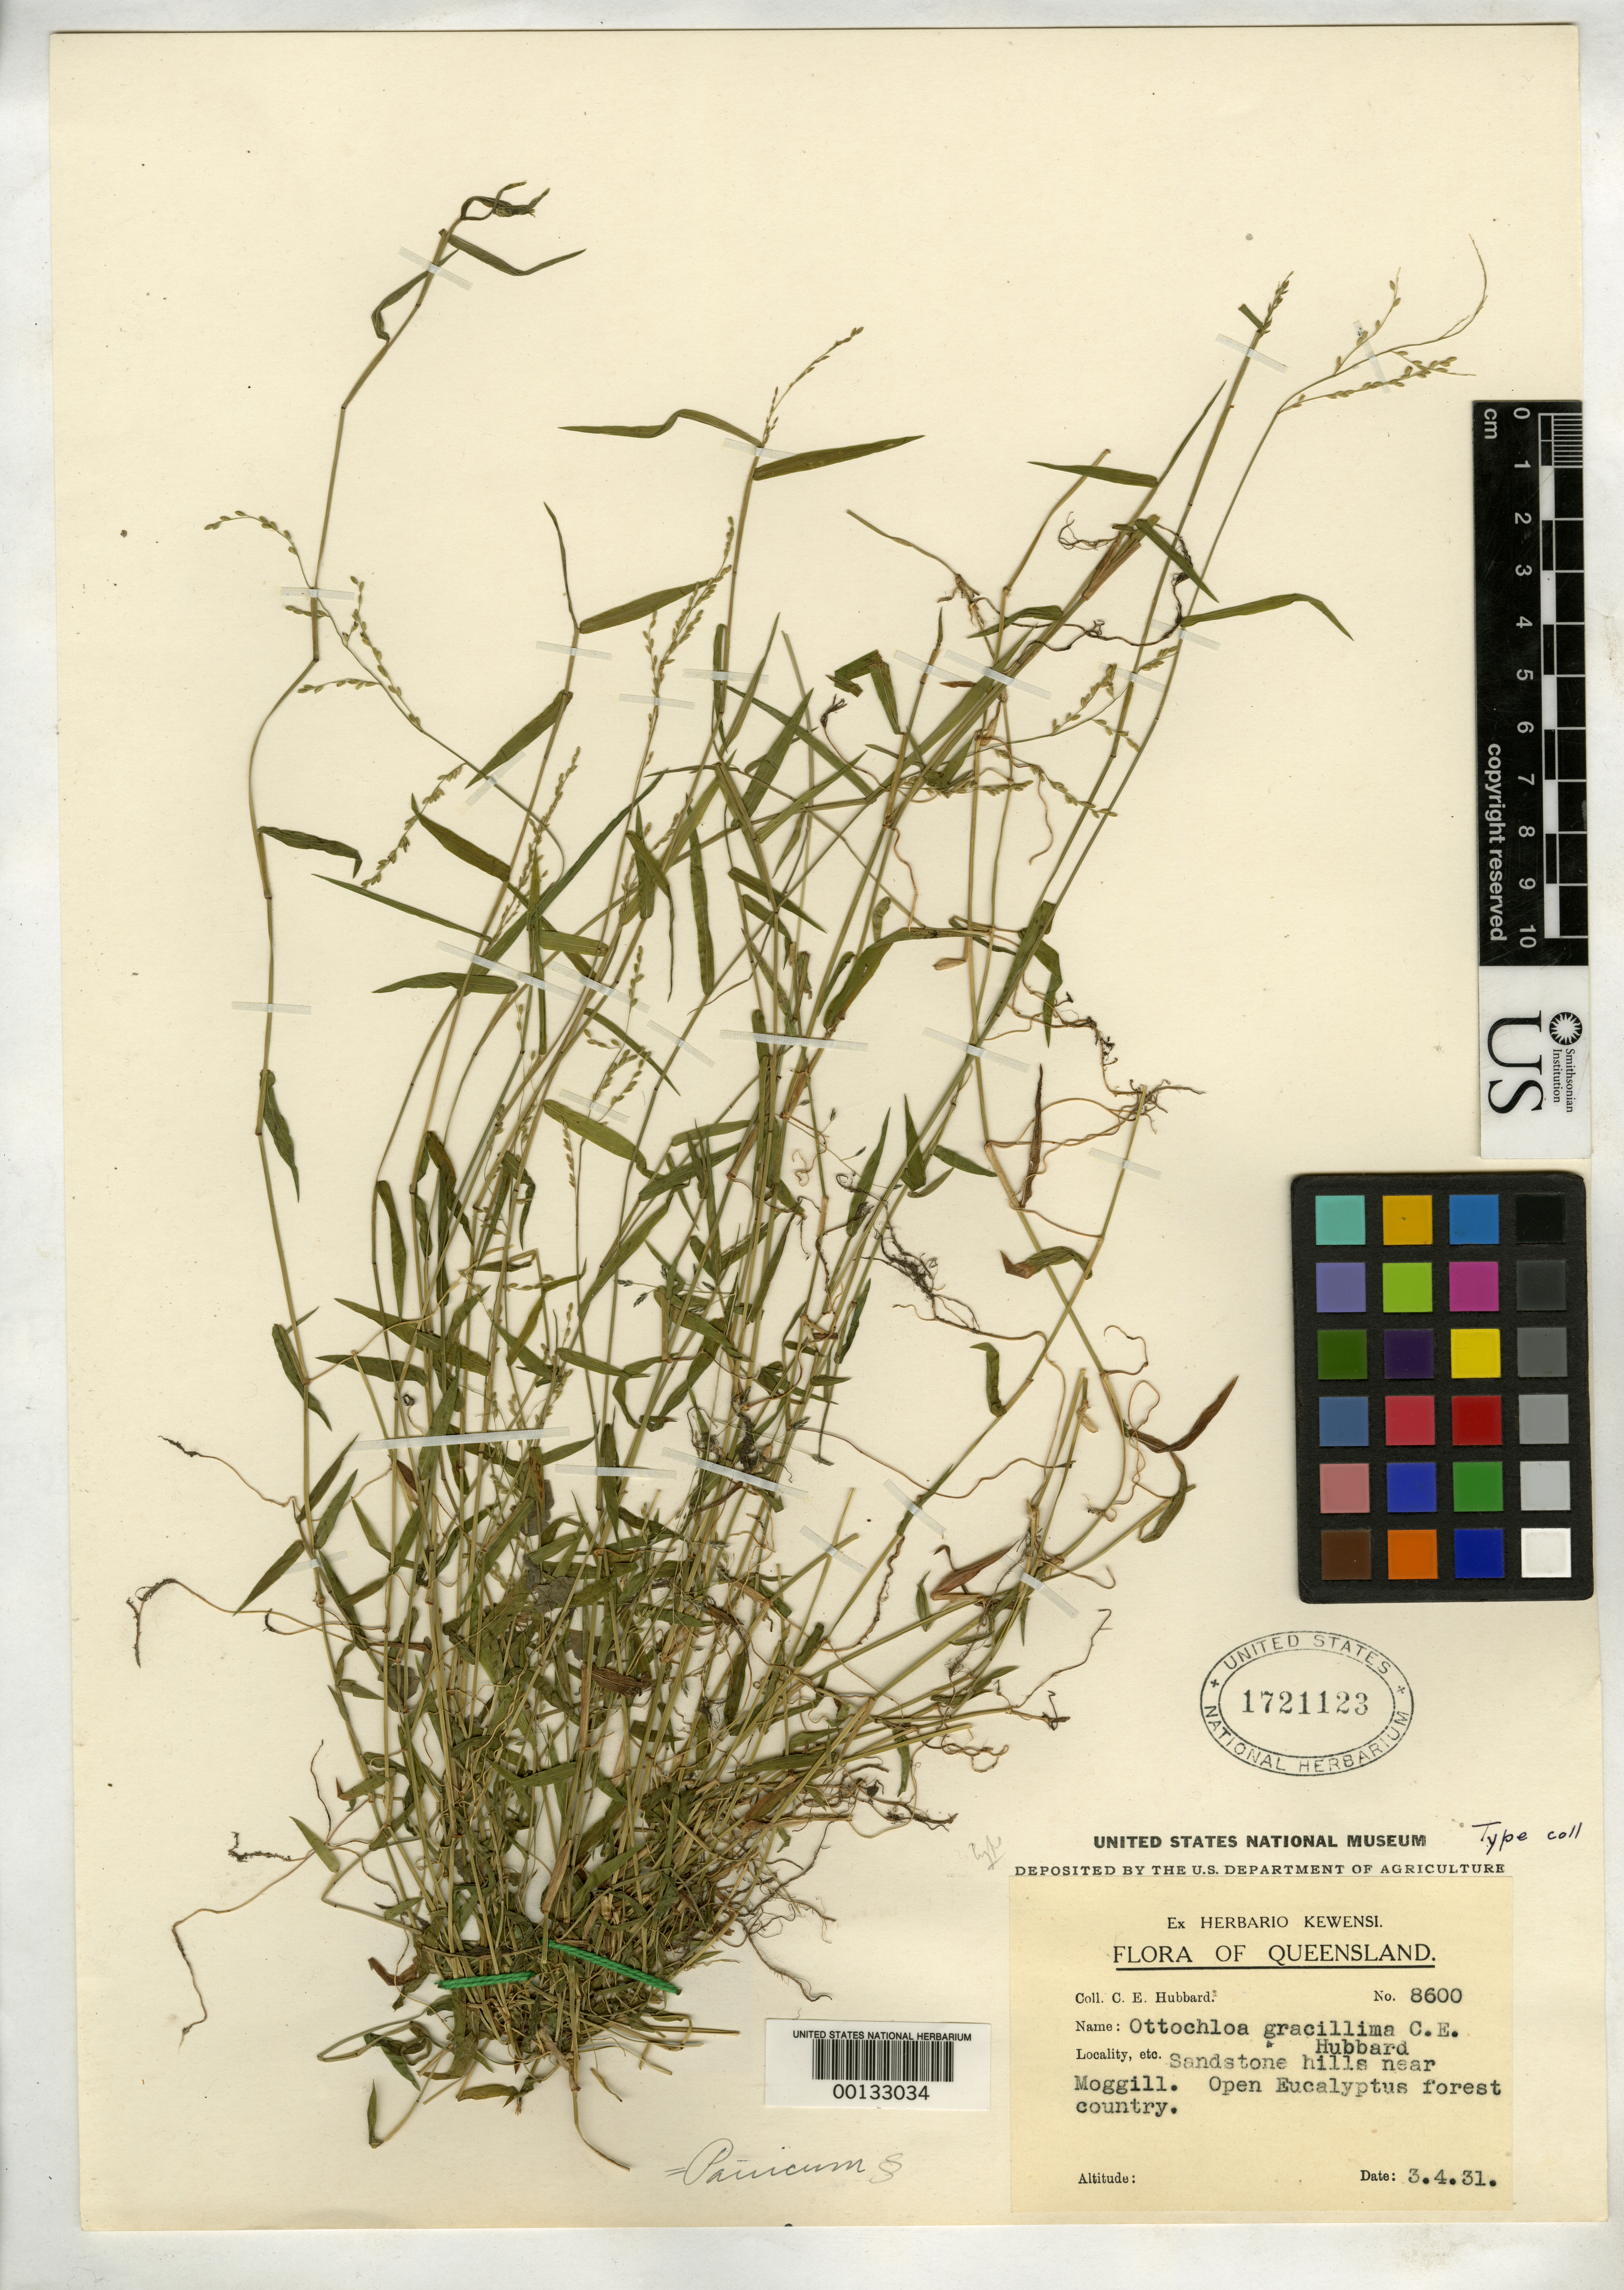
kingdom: Plantae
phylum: Tracheophyta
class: Liliopsida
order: Poales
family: Poaceae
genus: Ottochloa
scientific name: Ottochloa gracillima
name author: C.E. Hubb.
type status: Isotype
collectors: C. E. Hubbard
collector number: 8600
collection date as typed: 03 Apr 1931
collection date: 1931-04-03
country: Australia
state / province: Queensland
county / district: Moreton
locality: Near Moggill.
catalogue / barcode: US 1721123